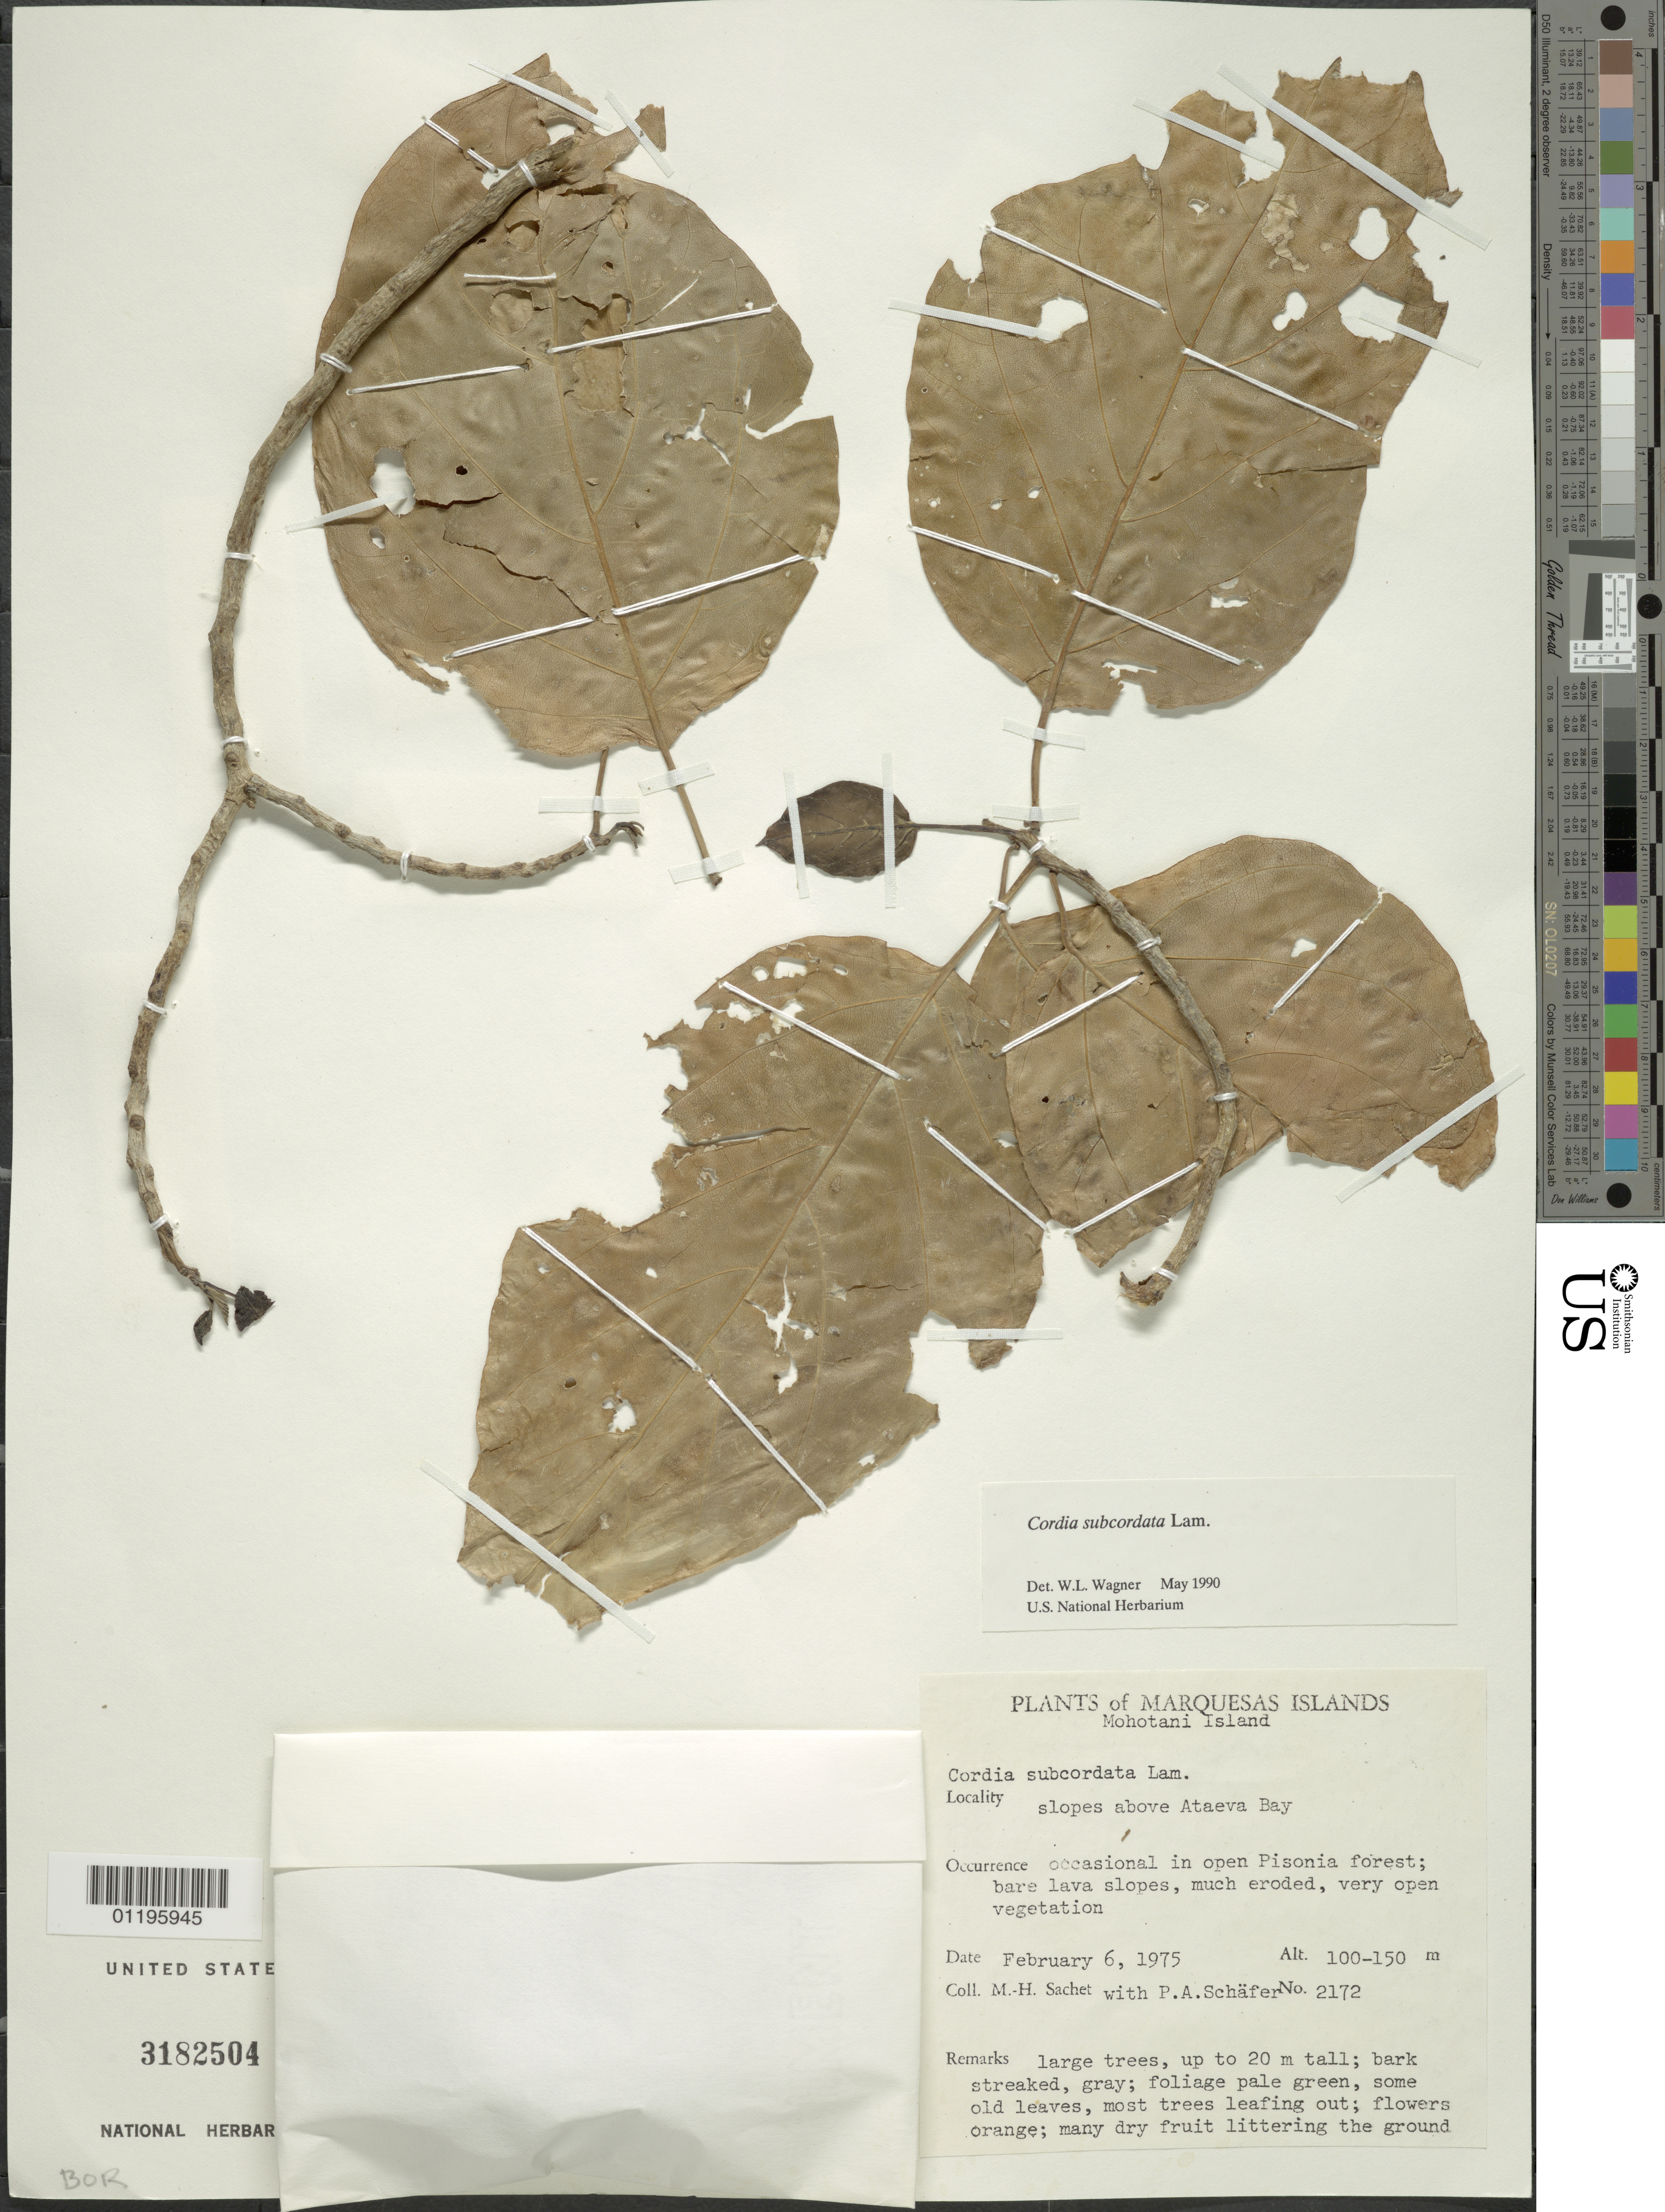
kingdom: Plantae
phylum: Tracheophyta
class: Magnoliopsida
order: Boraginales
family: Cordiaceae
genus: Cordia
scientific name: Cordia subcordata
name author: Lam.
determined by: Wagner, W. L., (BOT), Smithsonian Institution - National Museum of Natural History (UNITED STATES)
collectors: M.-H. Sachet & P. A. Schäfer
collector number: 2172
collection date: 1975-02-06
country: French Polynesia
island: Mohotani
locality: slopes above Ataeva Bay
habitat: Bare lava slopes, much eroded, in open Pisonia forest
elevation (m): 100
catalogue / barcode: US 3182504